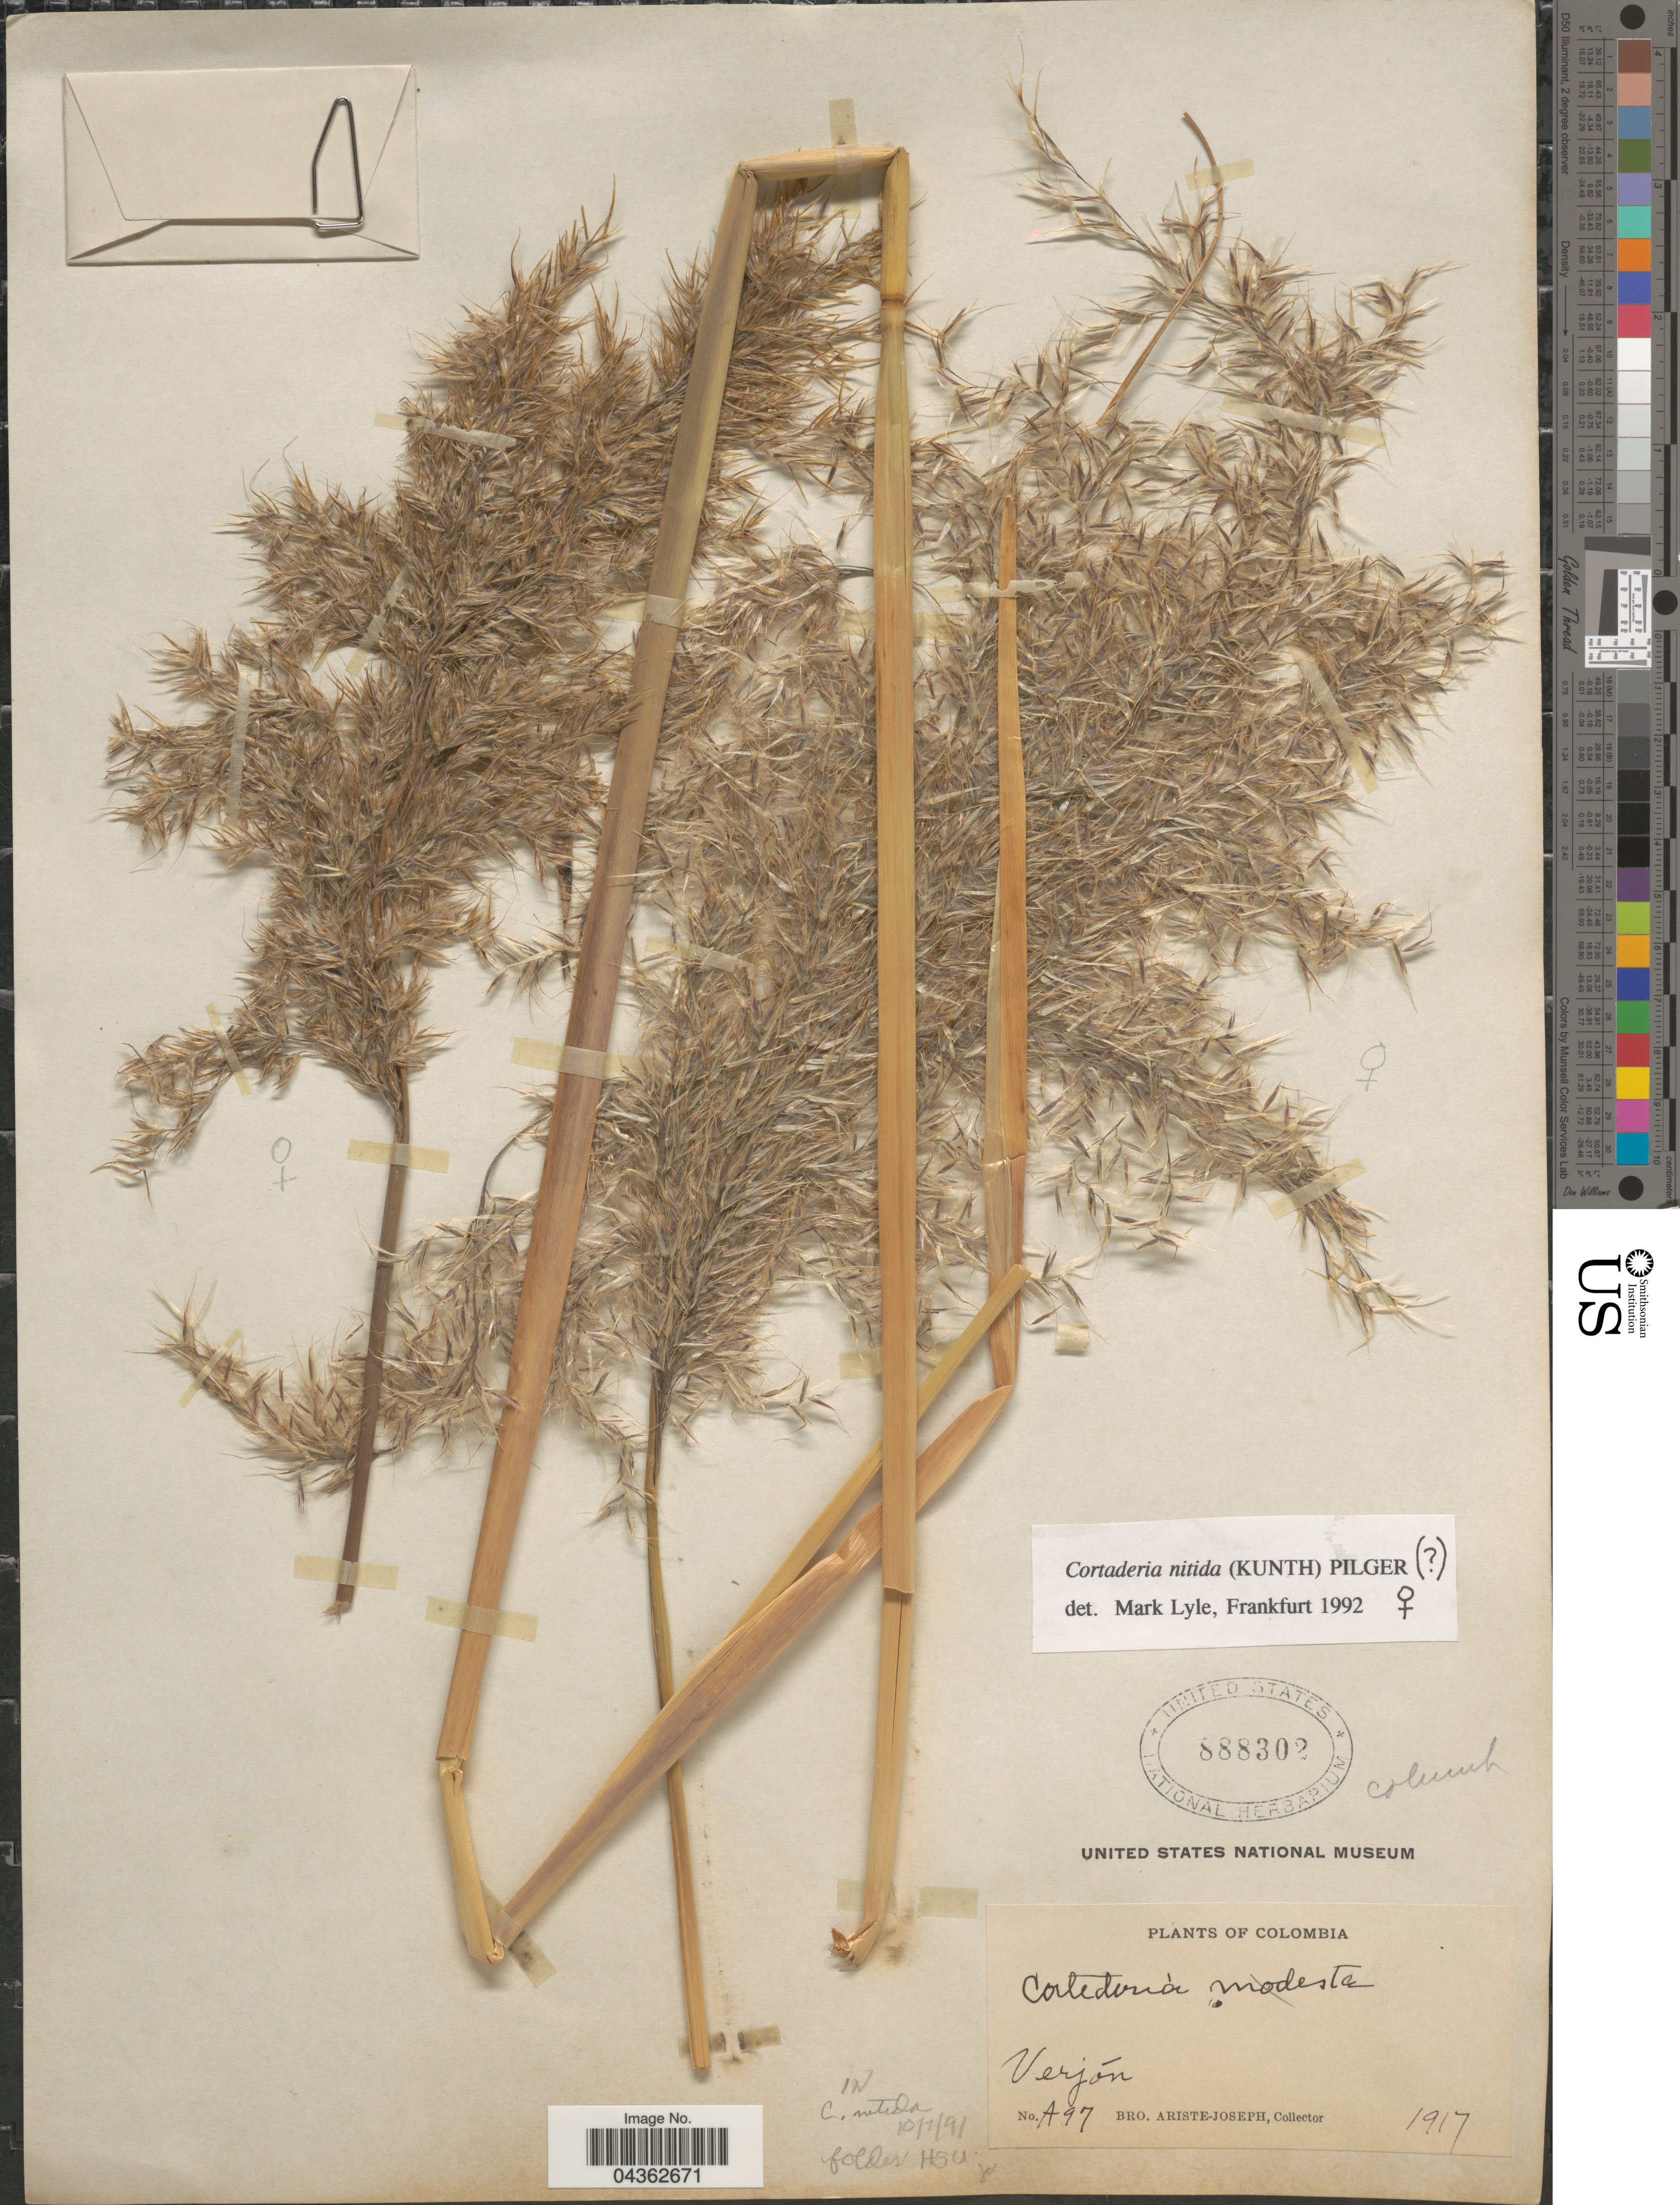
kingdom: Plantae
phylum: Tracheophyta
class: Liliopsida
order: Poales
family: Poaceae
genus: Cortaderia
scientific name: Cortaderia nitida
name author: (Kunth) Pilg.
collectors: Bro. Ariste-Joseph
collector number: A97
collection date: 1917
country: Colombia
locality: Verjón.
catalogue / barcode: US 888302